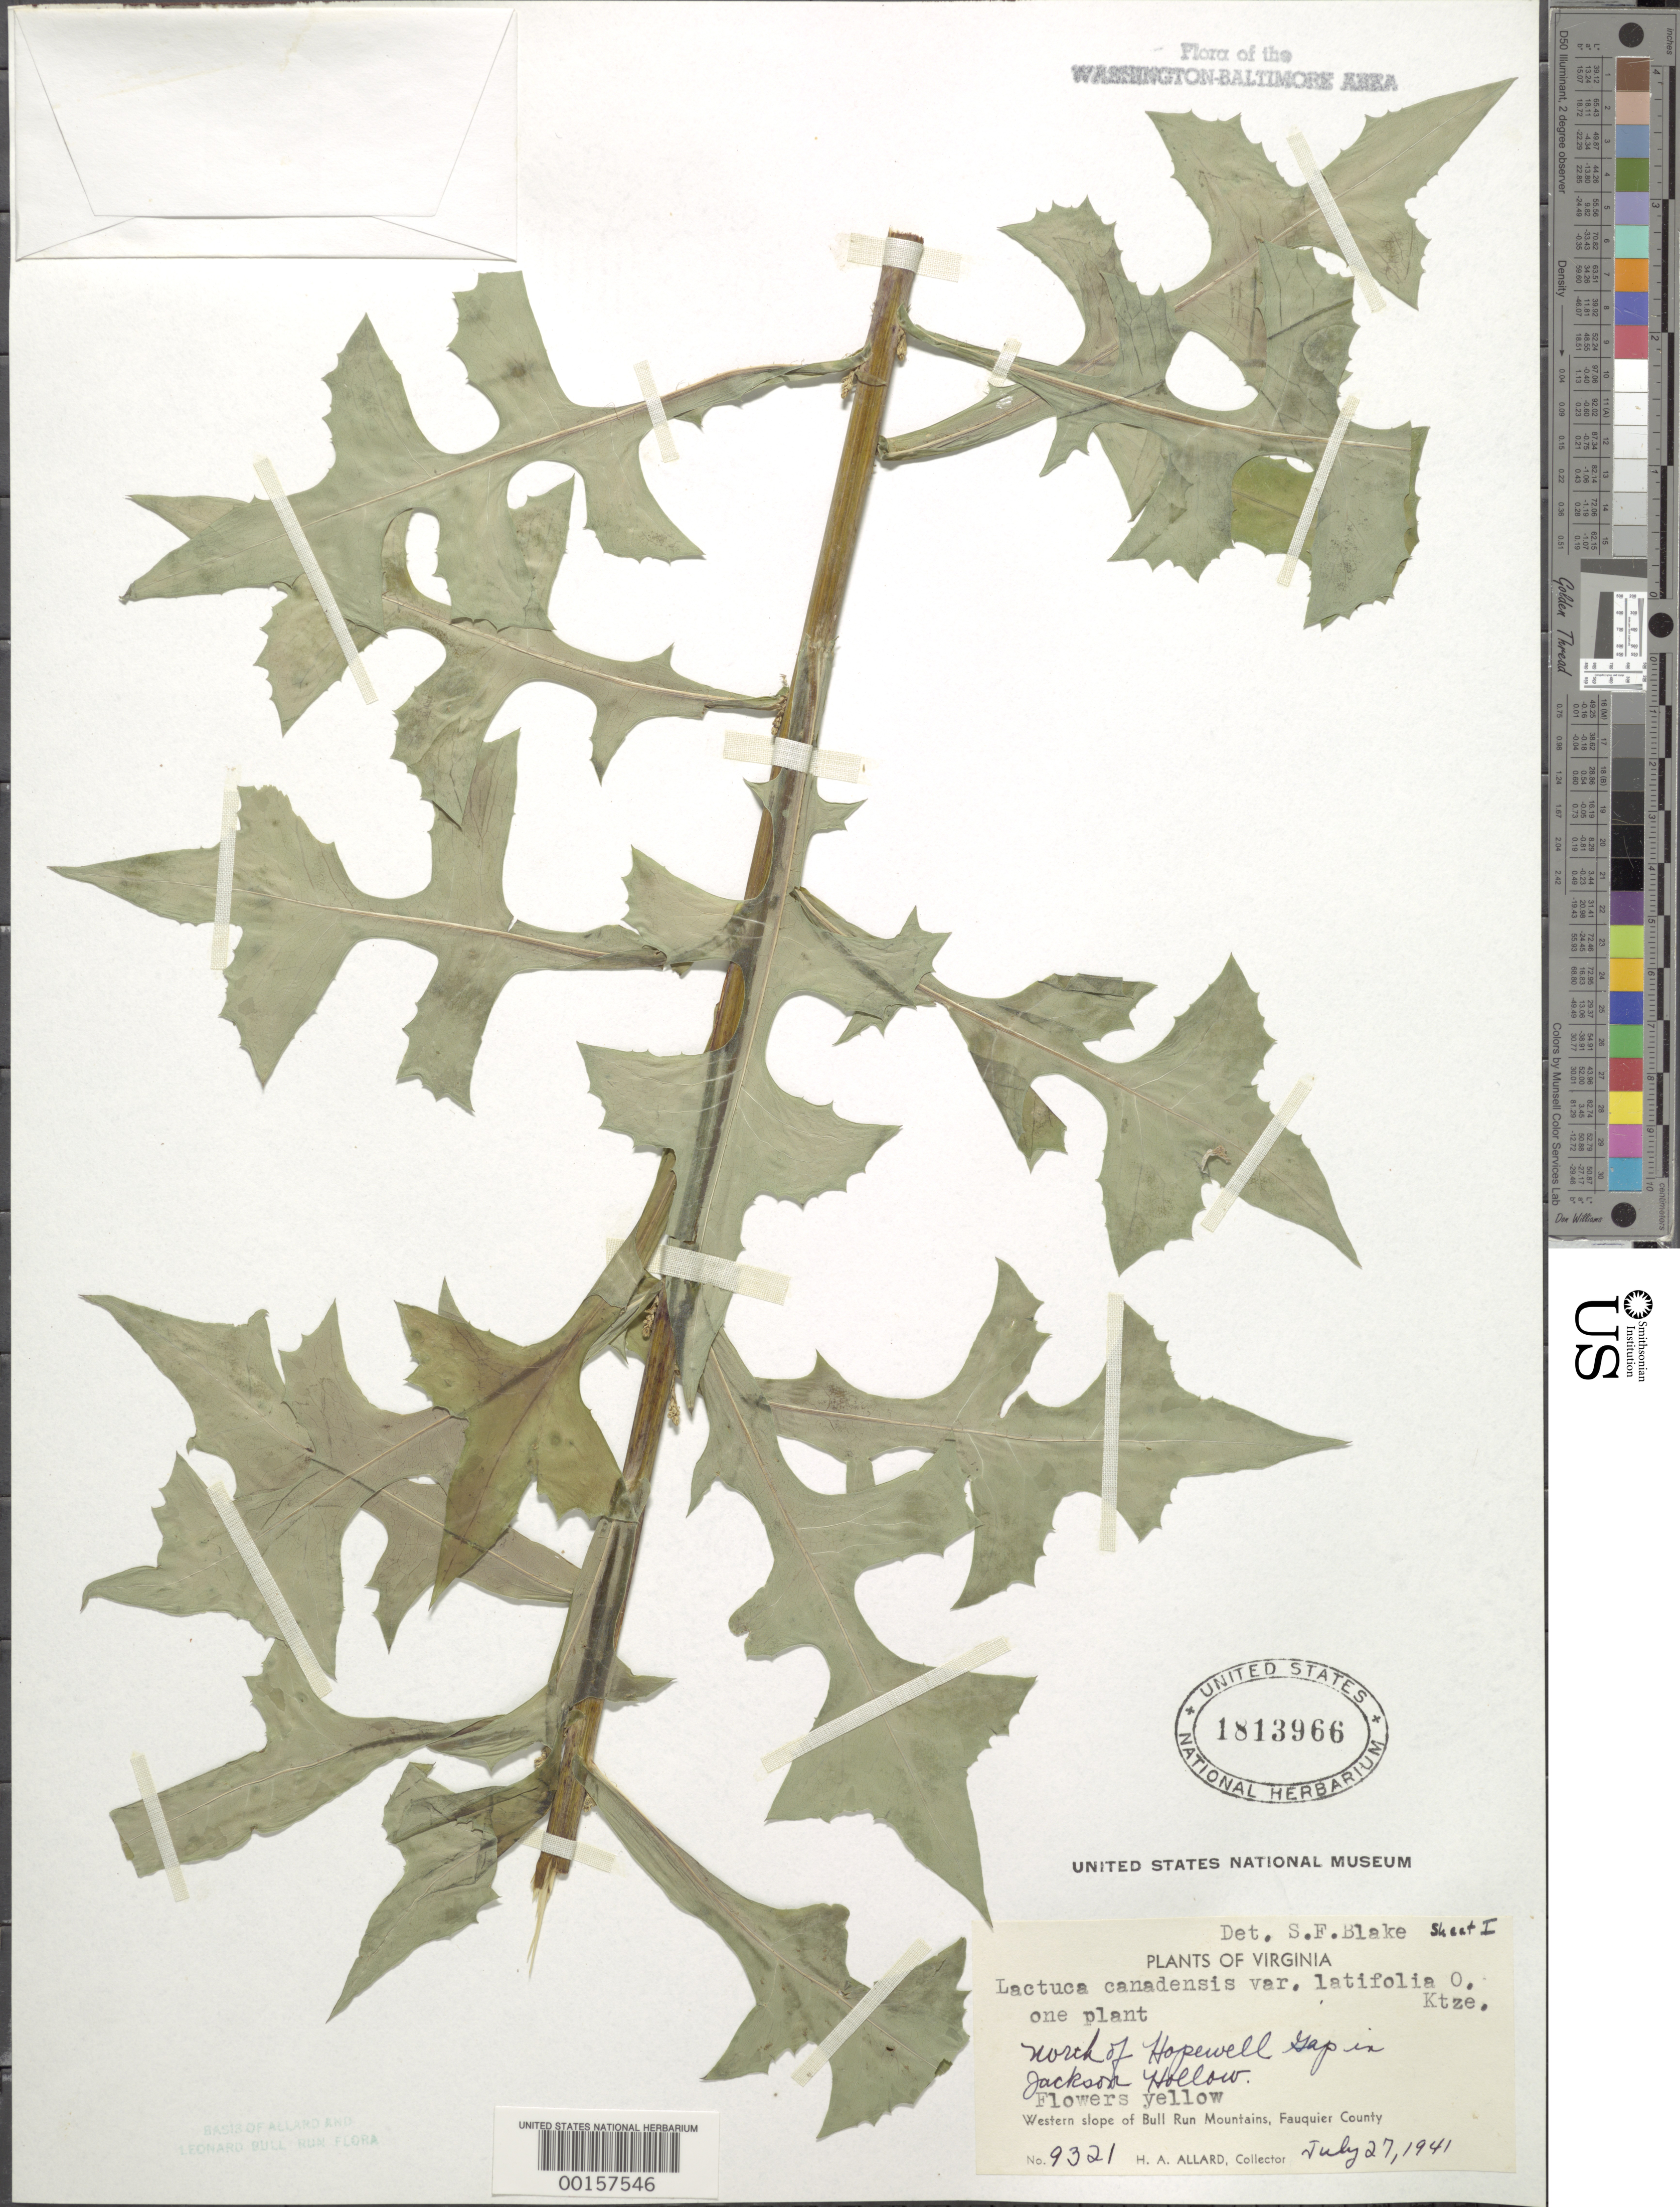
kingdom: Plantae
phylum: Tracheophyta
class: Magnoliopsida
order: Asterales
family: Asteraceae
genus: Lactuca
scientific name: Lactuca canadensis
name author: L.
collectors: H. A. Allard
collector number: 9321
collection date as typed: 27 Jul 1941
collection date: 1941-07-27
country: United States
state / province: Virginia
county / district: Fauquier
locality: North of Hopewell Gap Jacksons Hollow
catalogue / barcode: US 1813966